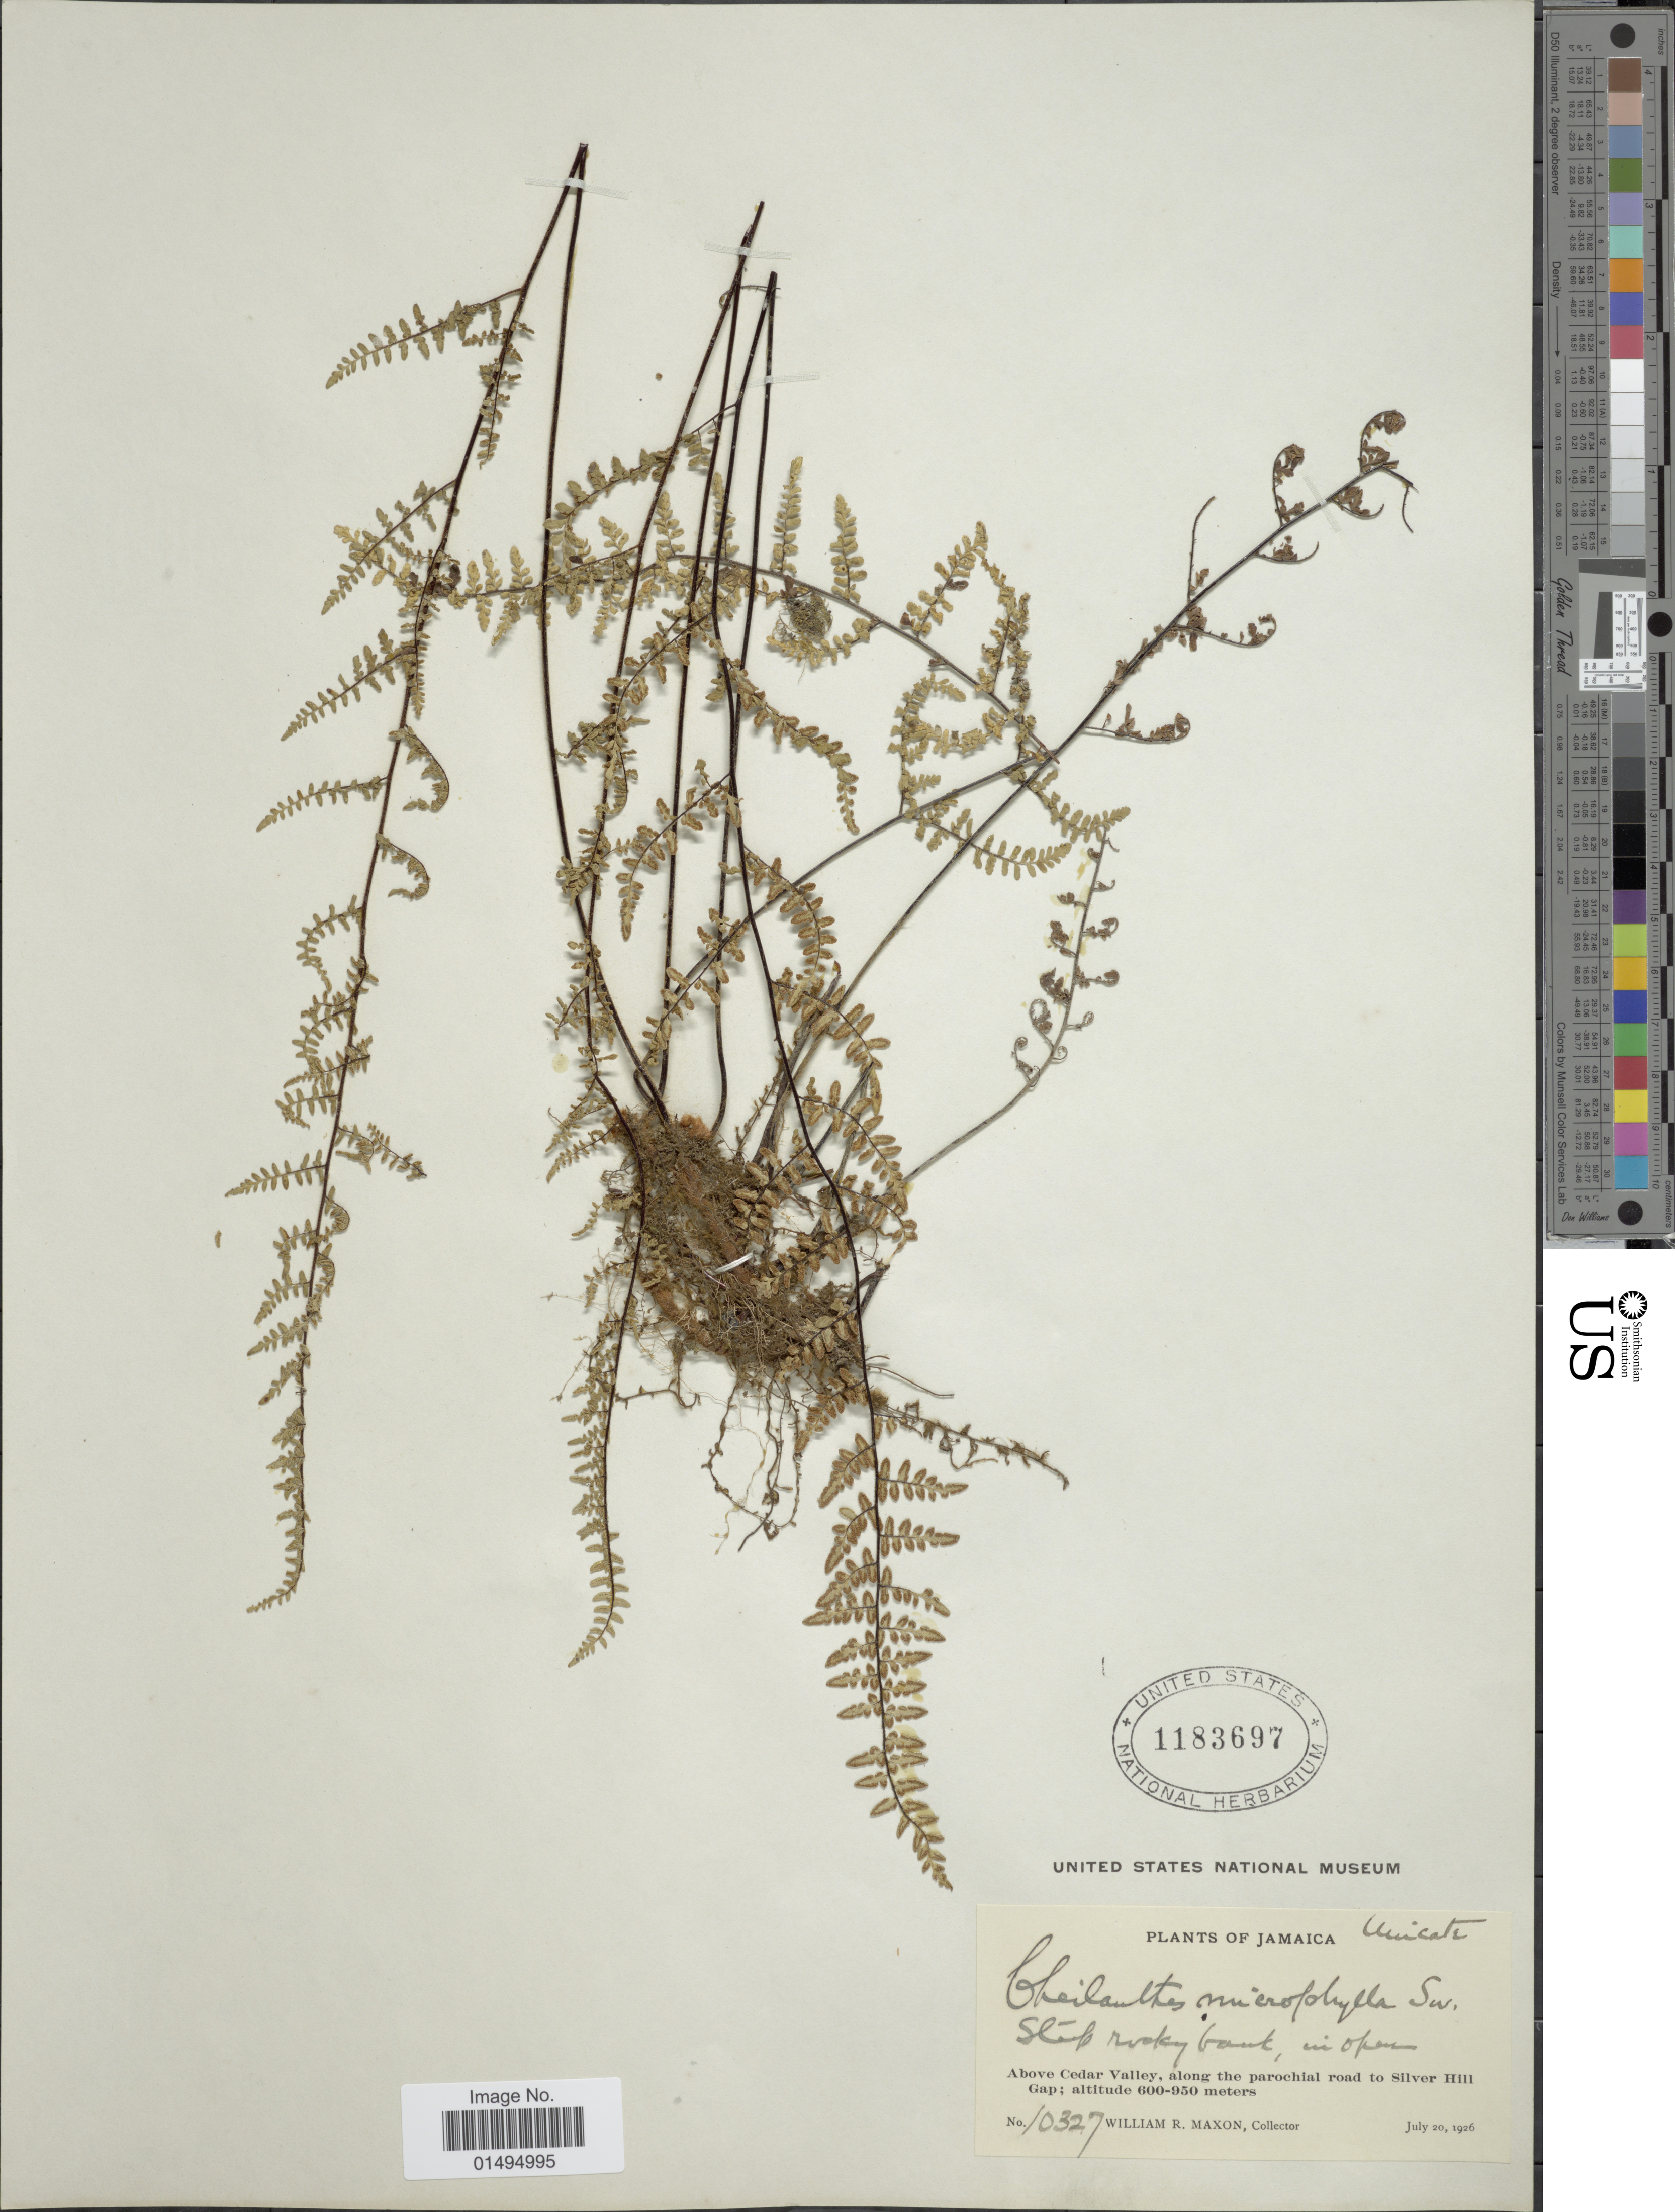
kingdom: Plantae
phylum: Tracheophyta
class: Polypodiopsida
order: Polypodiales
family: Pteridaceae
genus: Myriopteris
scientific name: Myriopteris microphylla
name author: (Sw.) Grusz & Windham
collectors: W. R. Maxon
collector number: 10327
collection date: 1926-07-20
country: Jamaica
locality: Above Cedar Valley, along the parochial road to Silver Hill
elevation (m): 600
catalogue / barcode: US 1183697